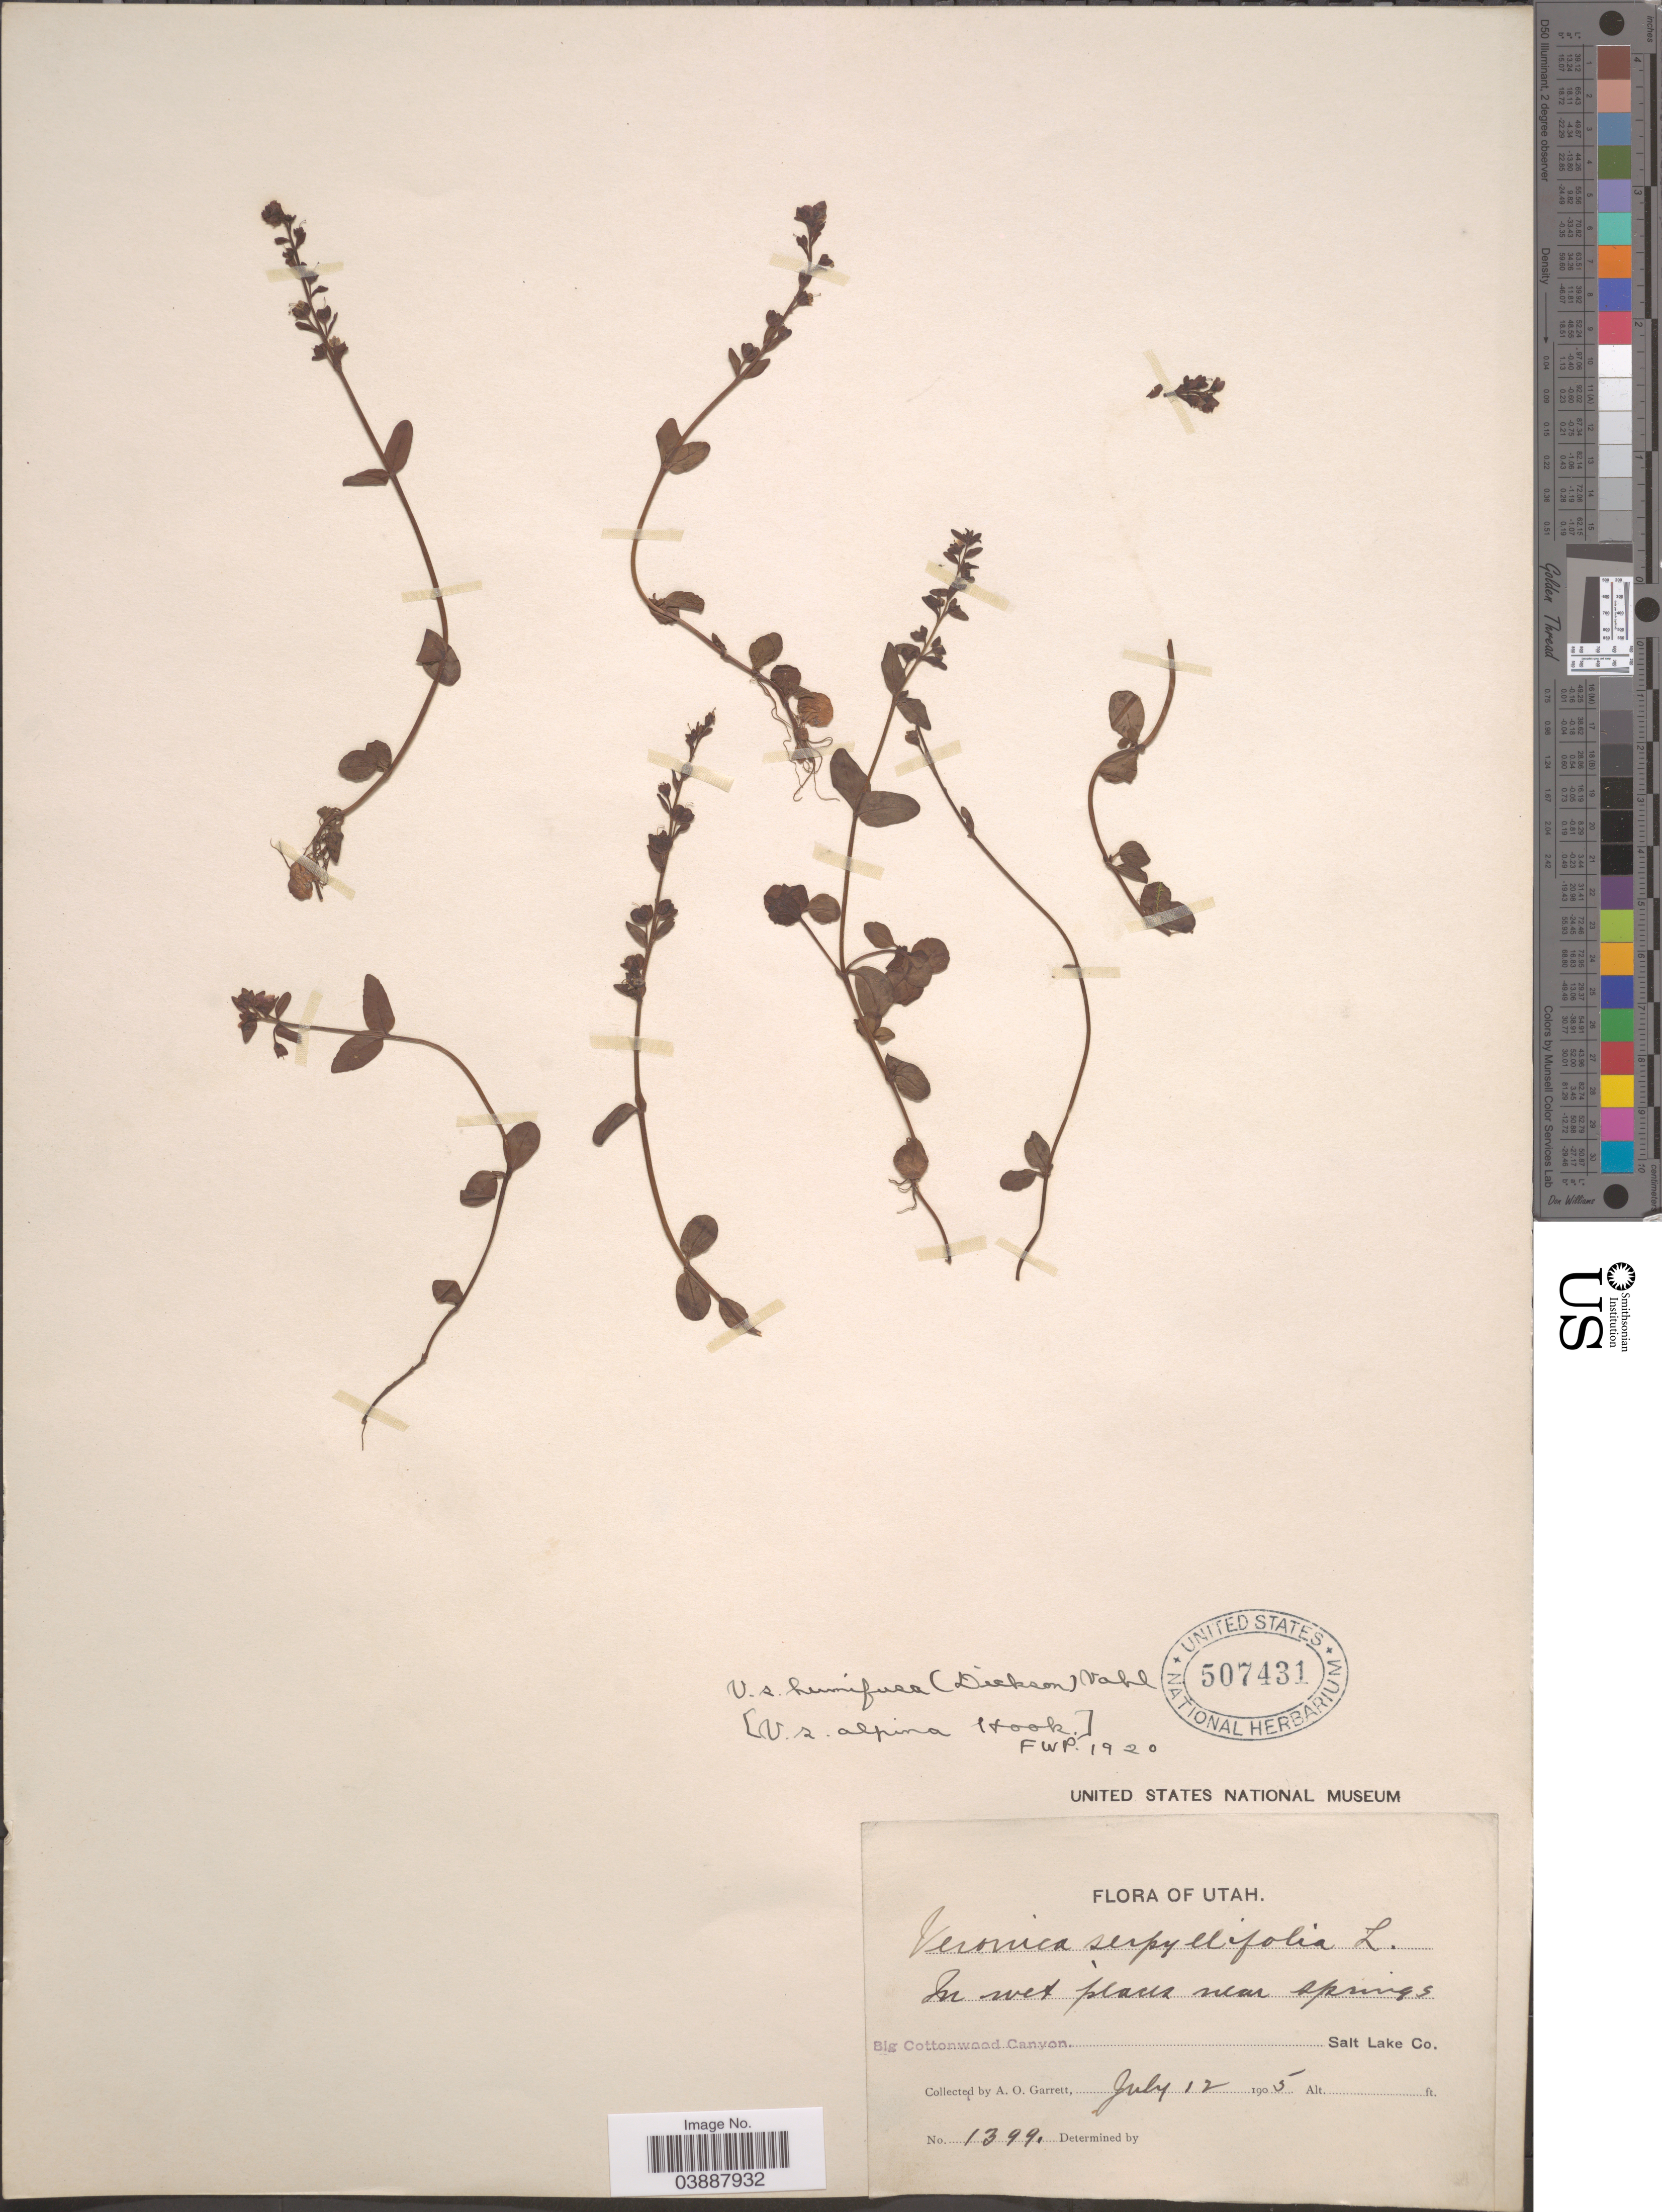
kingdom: Plantae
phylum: Tracheophyta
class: Magnoliopsida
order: Lamiales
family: Plantaginaceae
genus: Veronica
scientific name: Veronica serpyllifolia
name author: L.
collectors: A. O. Garrett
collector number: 1399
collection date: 1905-07-12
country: United States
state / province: Utah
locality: In wet places near springs. Big Cottonwood Canyon. Salt Lake Co.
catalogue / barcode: US 507431